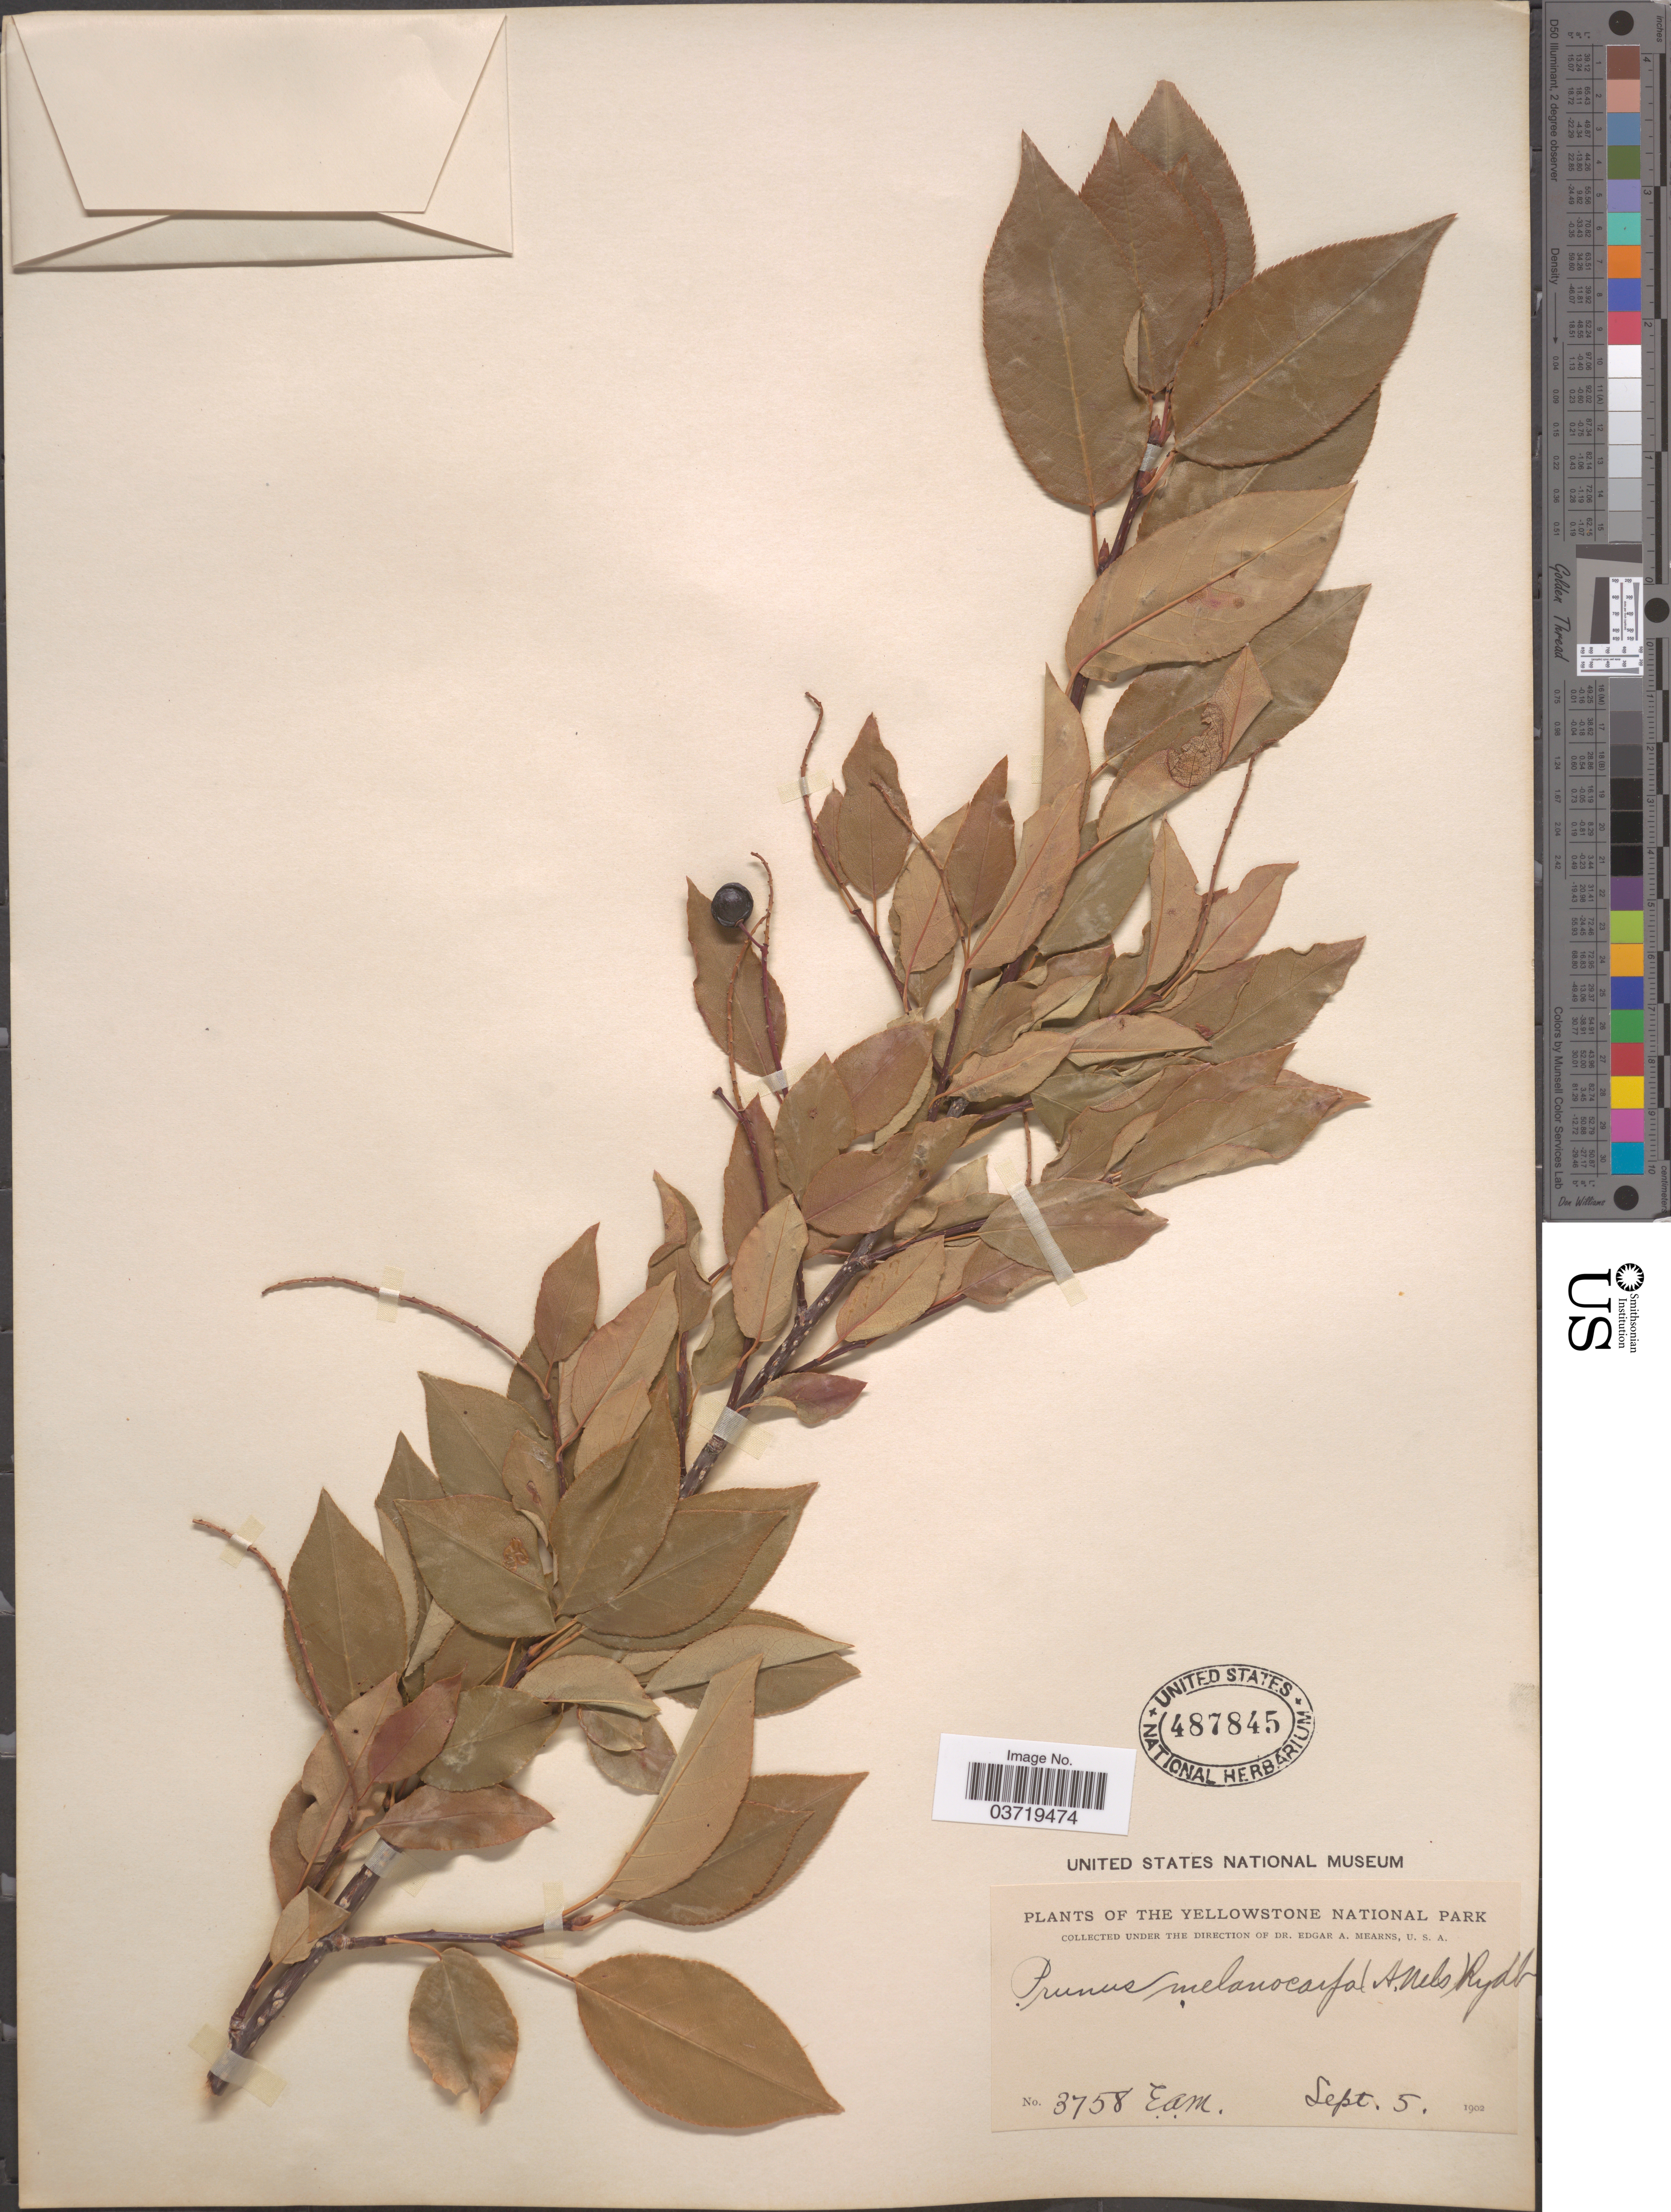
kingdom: Plantae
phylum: Tracheophyta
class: Magnoliopsida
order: Rosales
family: Rosaceae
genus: Prunus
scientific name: Prunus virginiana var. demissa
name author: (Nutt.) Torr.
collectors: E. A. Mearns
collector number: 3758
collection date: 1902-09-05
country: United States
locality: The Yellowstone National Park.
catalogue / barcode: US 487845